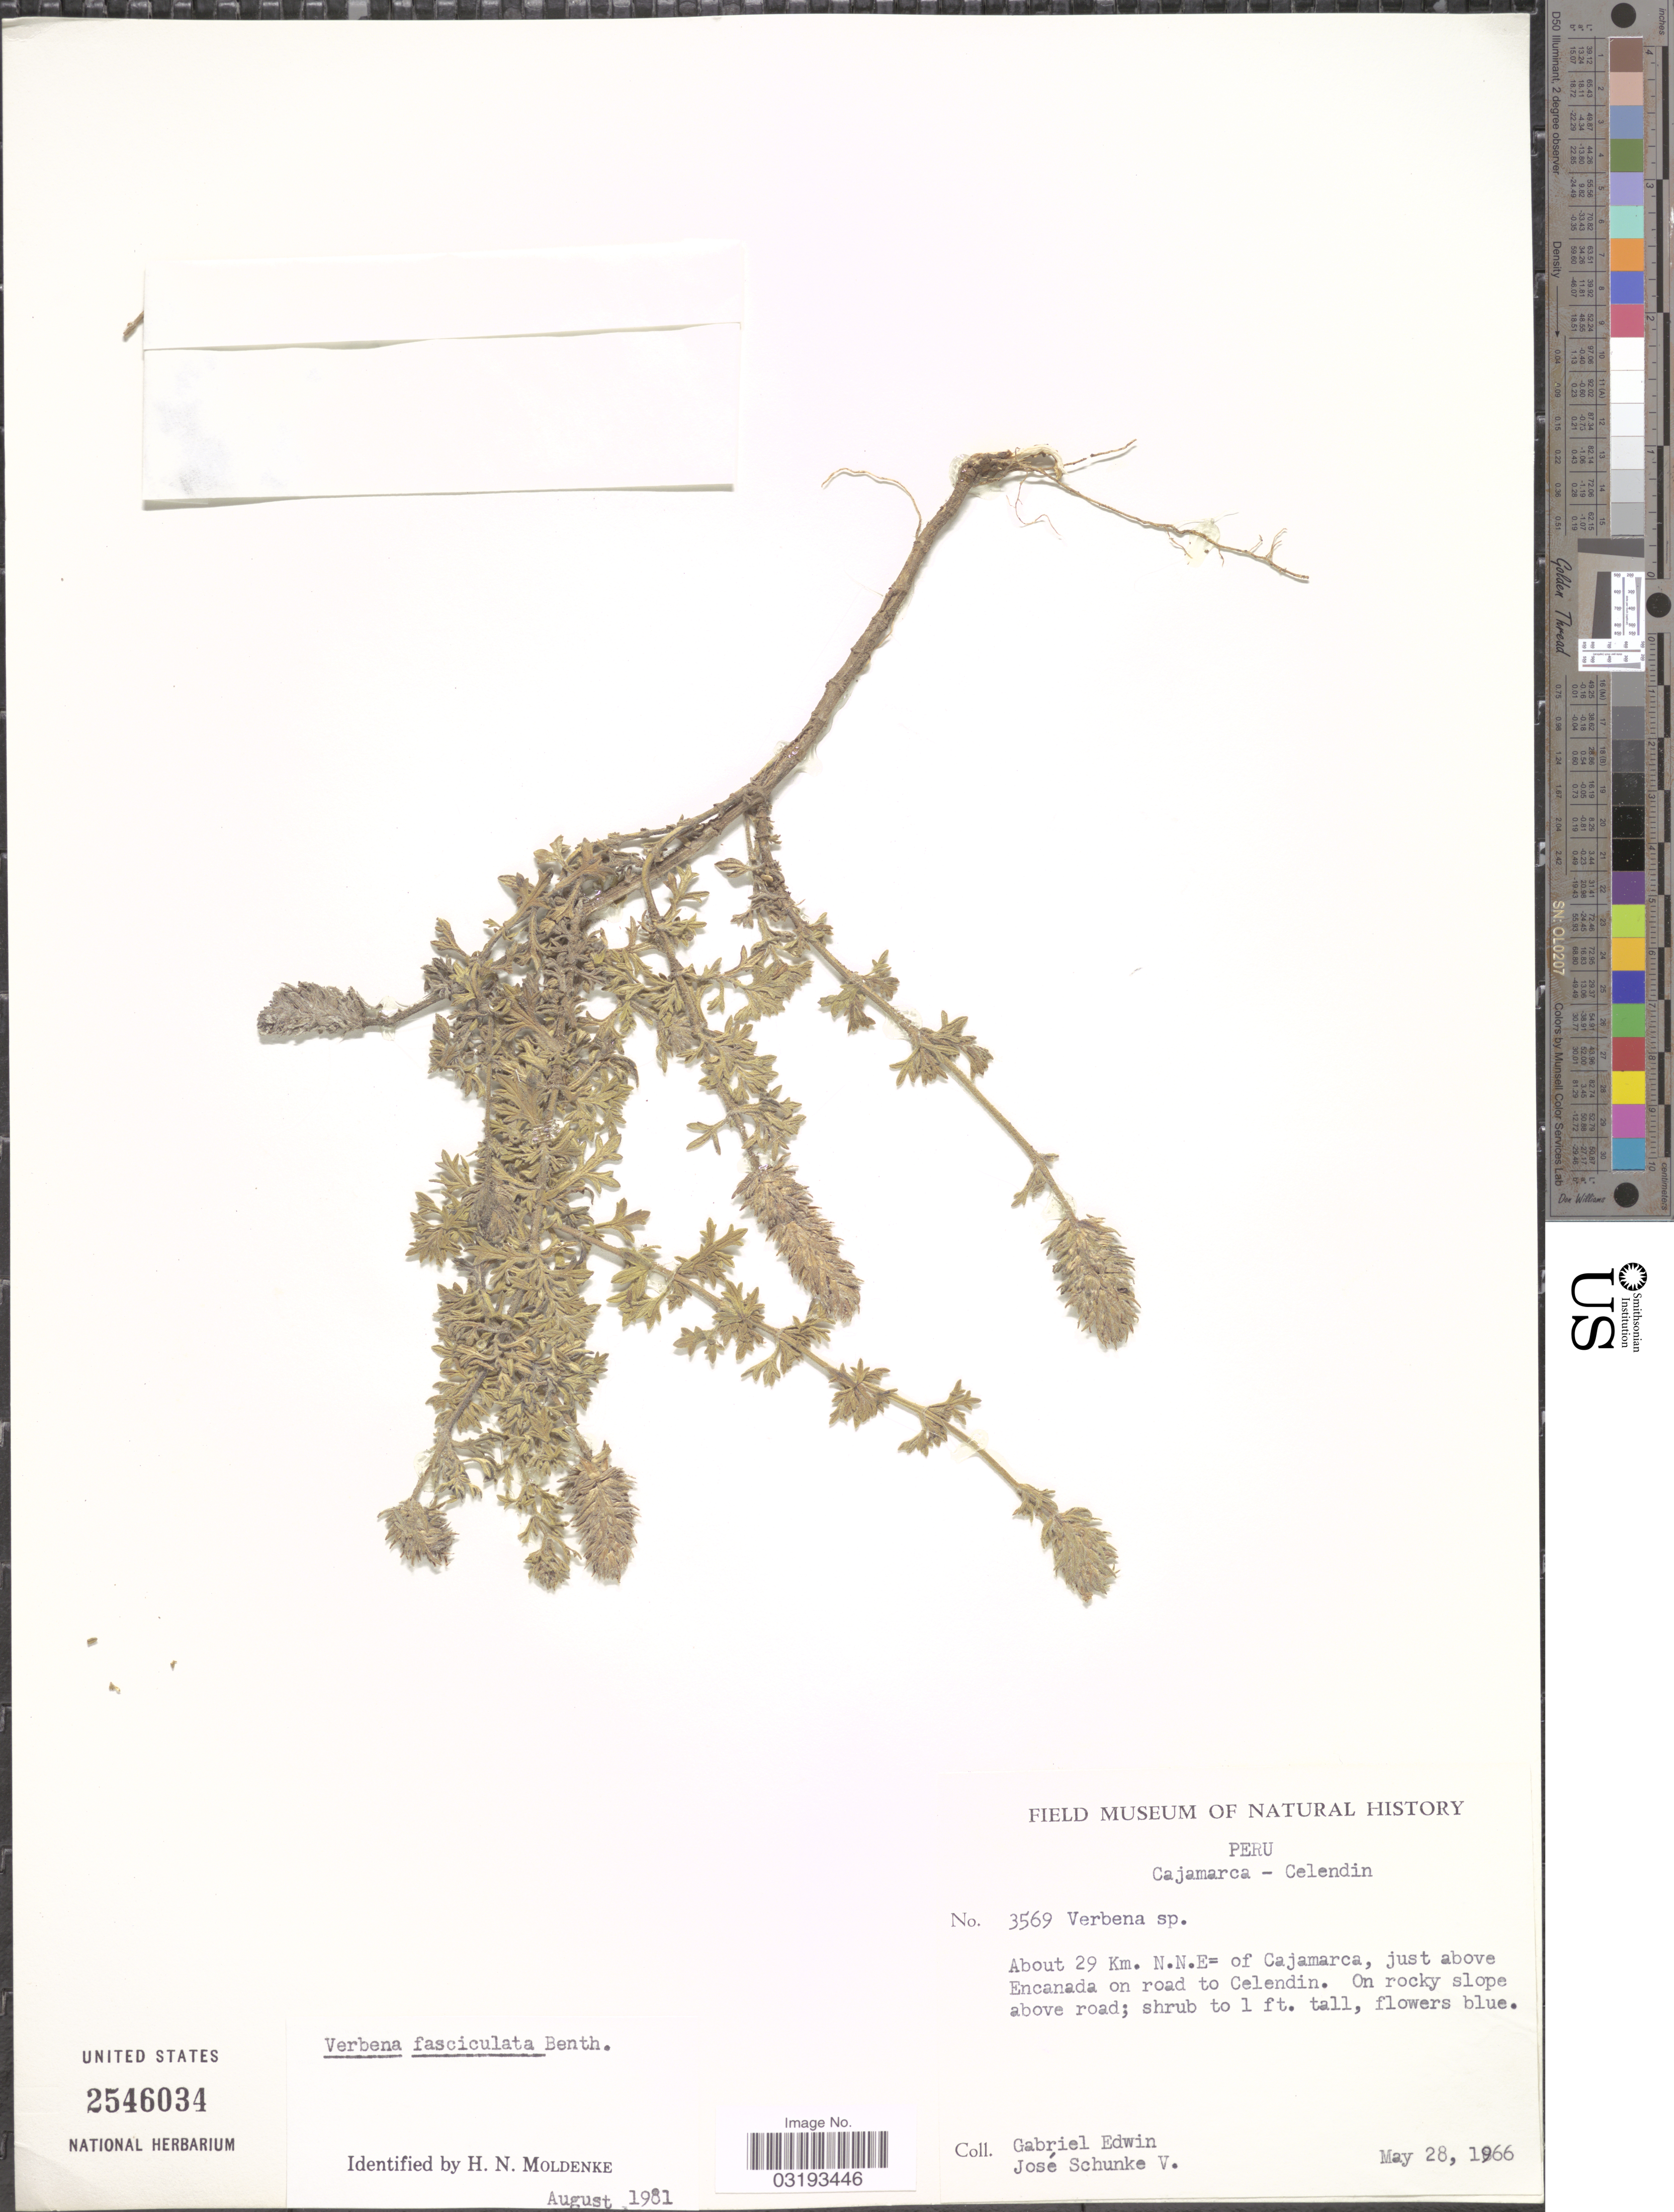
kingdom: Plantae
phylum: Tracheophyta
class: Magnoliopsida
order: Lamiales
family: Verbenaceae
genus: Verbena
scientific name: Verbena fasciculata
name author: Benth.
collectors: G. Edwin & J. Schunke Vigo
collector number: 3569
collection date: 1966-05-28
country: Peru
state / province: Cajamarca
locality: Celendin. About 29 Km. N.N.E= of Cajamarca, just above Encanada on road to Celendin.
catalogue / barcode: US 2546034